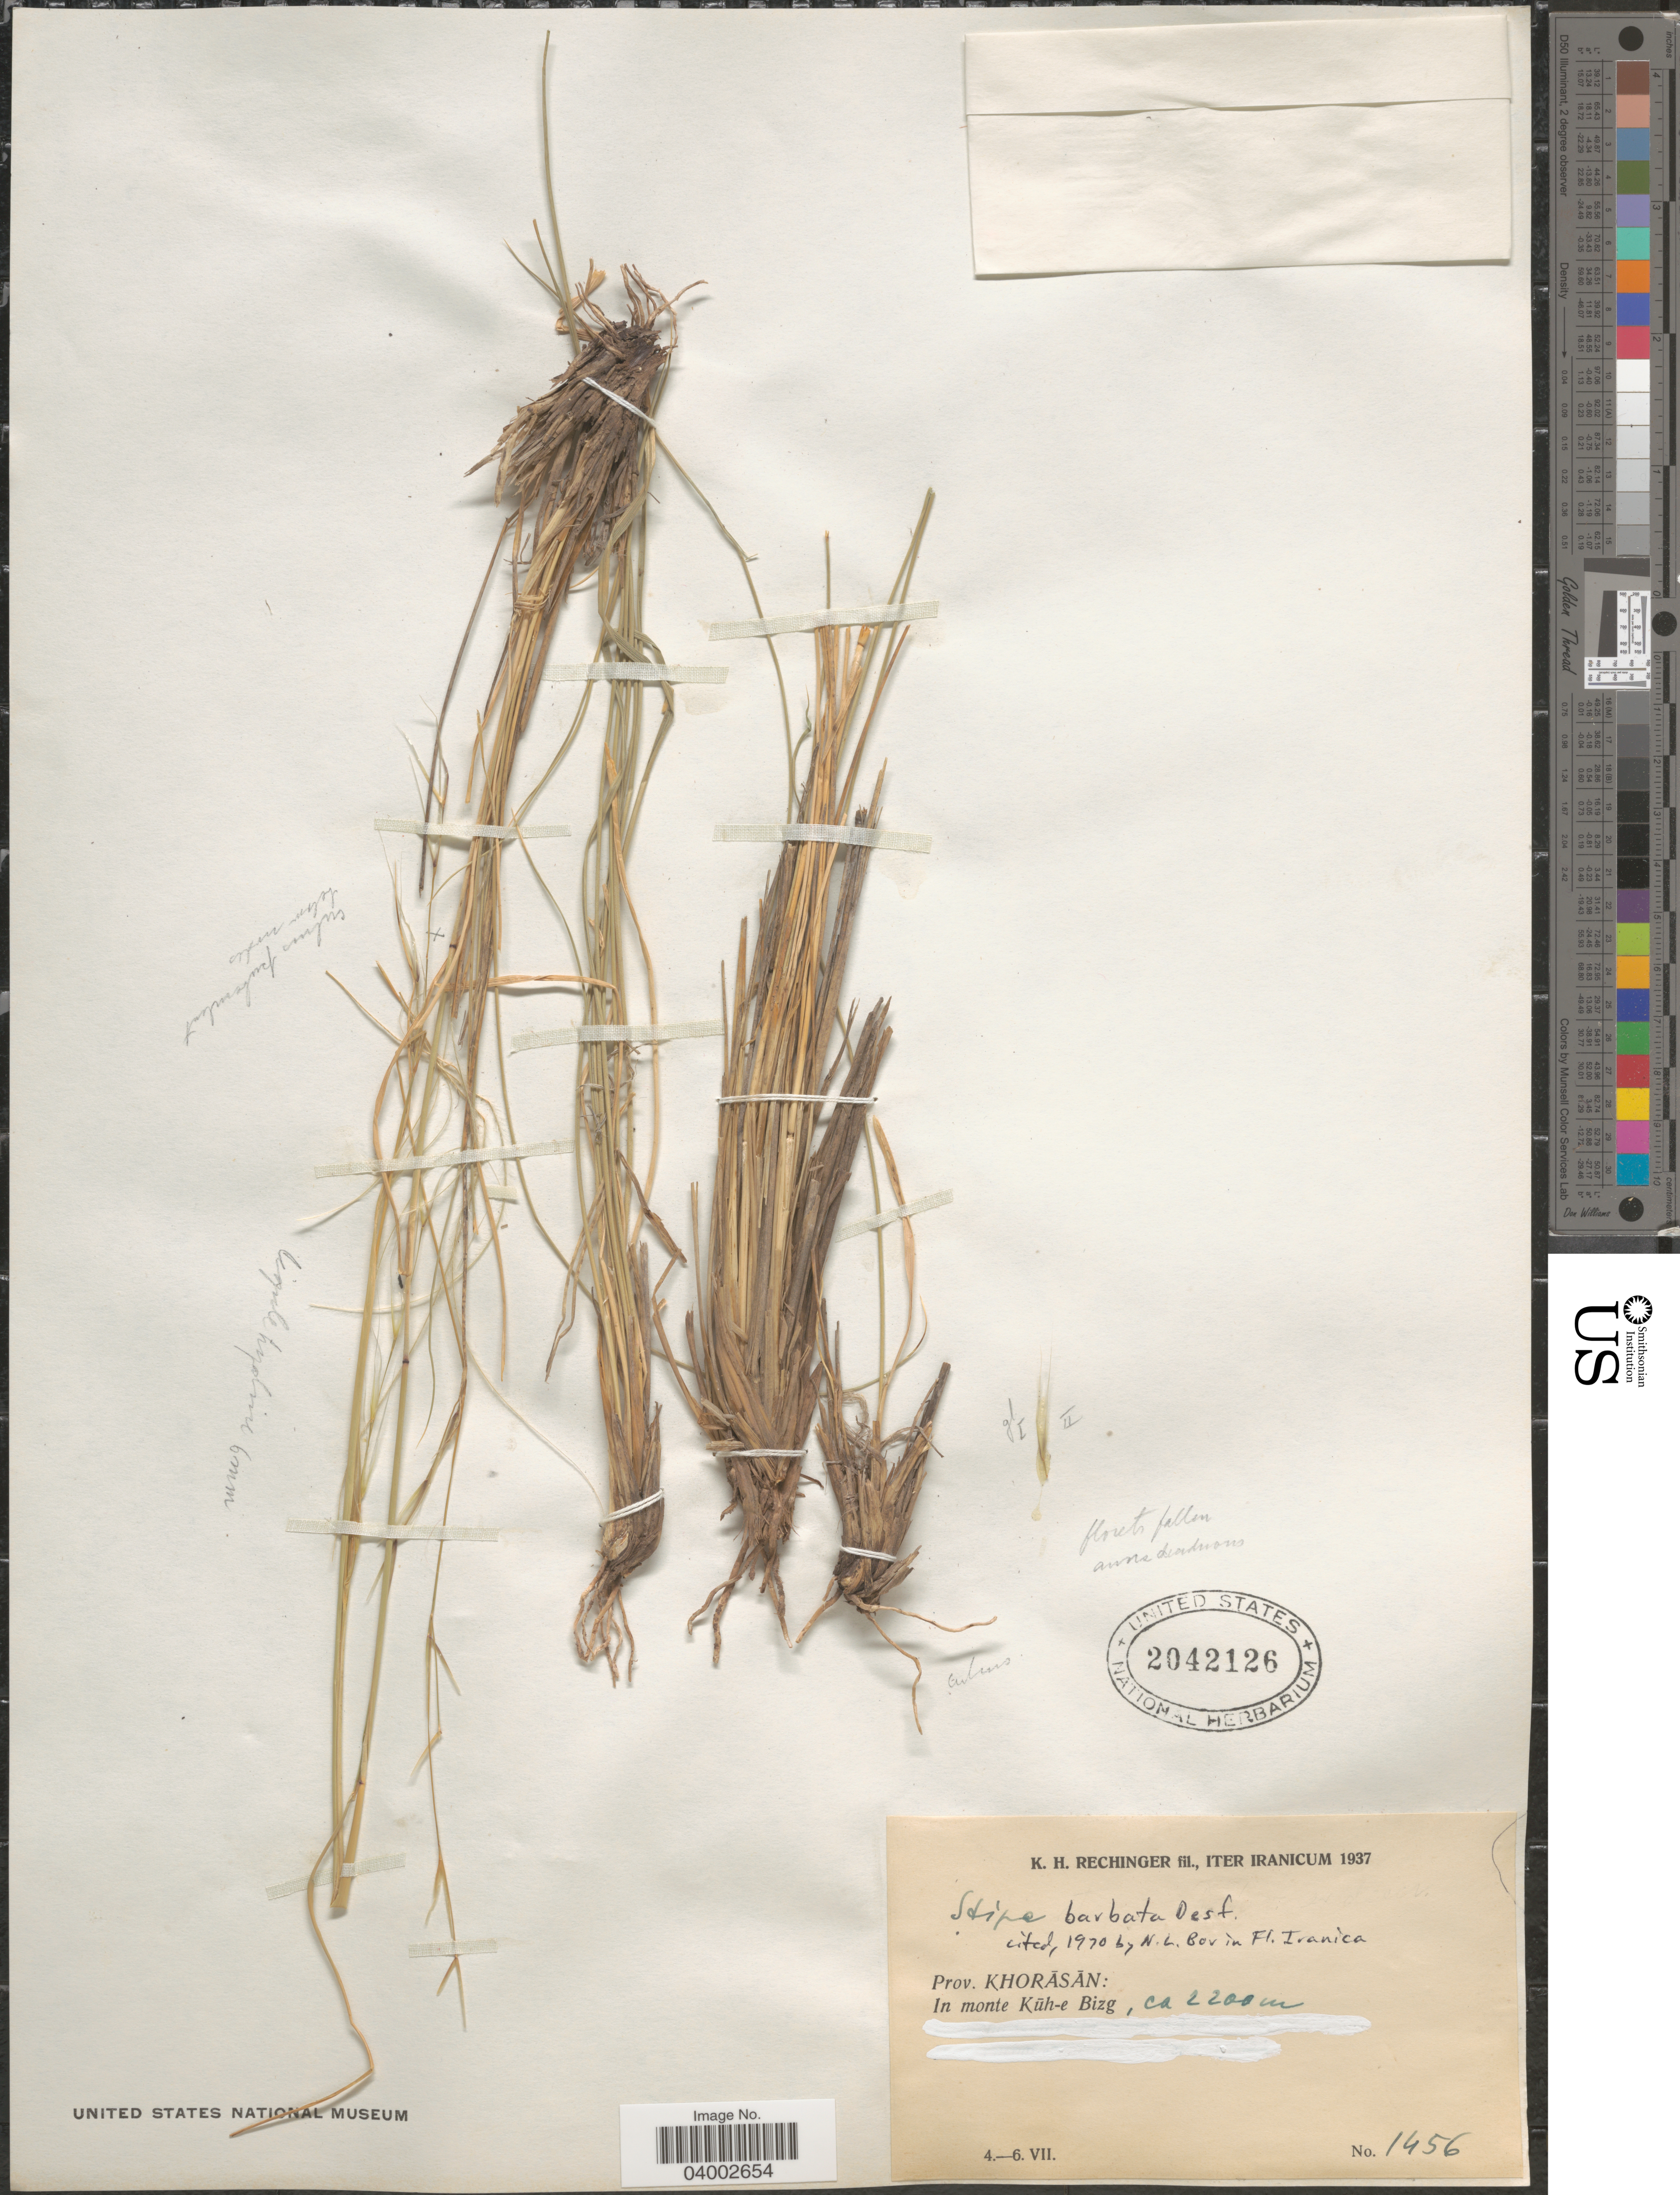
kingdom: Plantae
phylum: Tracheophyta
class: Liliopsida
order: Poales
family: Poaceae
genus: Stipa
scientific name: Stipa barbata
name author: Michx.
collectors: K. H. Rechinger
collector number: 1456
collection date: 1937-07-04/1937-07-06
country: Iran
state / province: Khorasan [obsolete]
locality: In monte Kūh-e Bizg.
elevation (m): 2200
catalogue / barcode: US 2042126